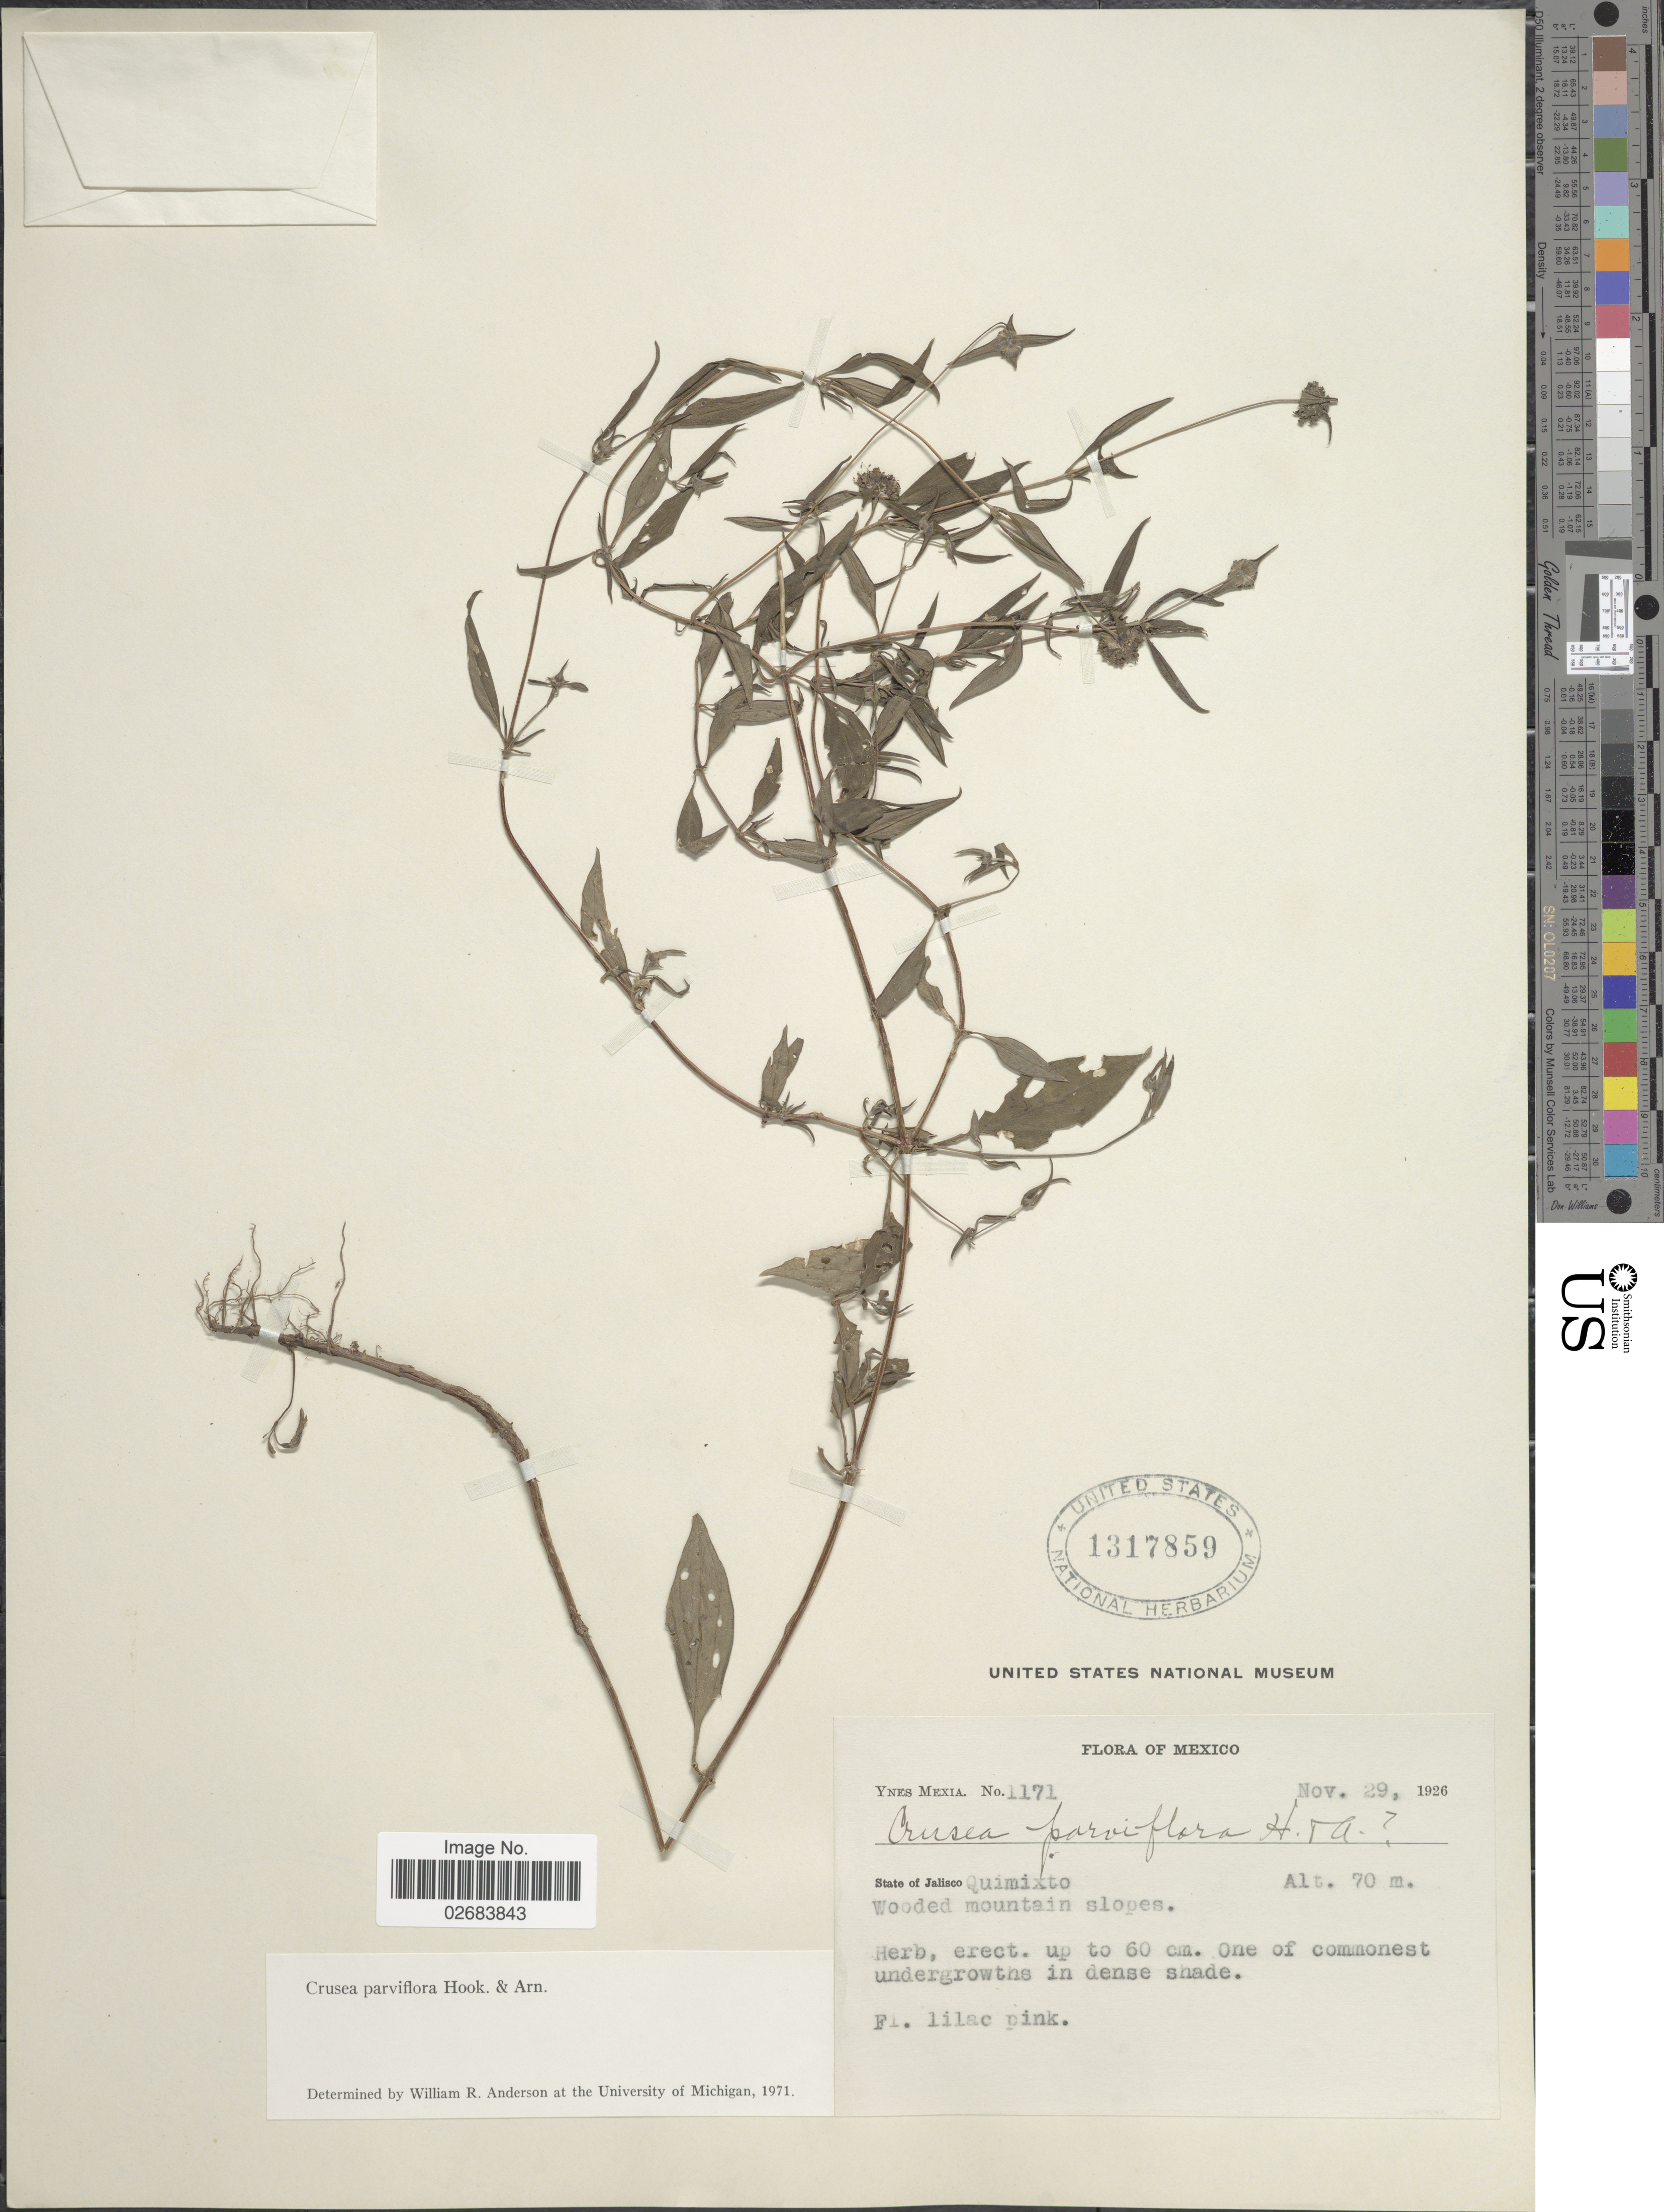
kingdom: Plantae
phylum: Tracheophyta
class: Magnoliopsida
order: Gentianales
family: Rubiaceae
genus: Crusea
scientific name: Crusea parviflora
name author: Hook. & Arn.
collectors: Y. Mexia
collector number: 1171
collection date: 1926-11-29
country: Mexico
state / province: Jalisco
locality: Quimixto, wooded mountain slopes.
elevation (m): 70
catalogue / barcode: US 1317859